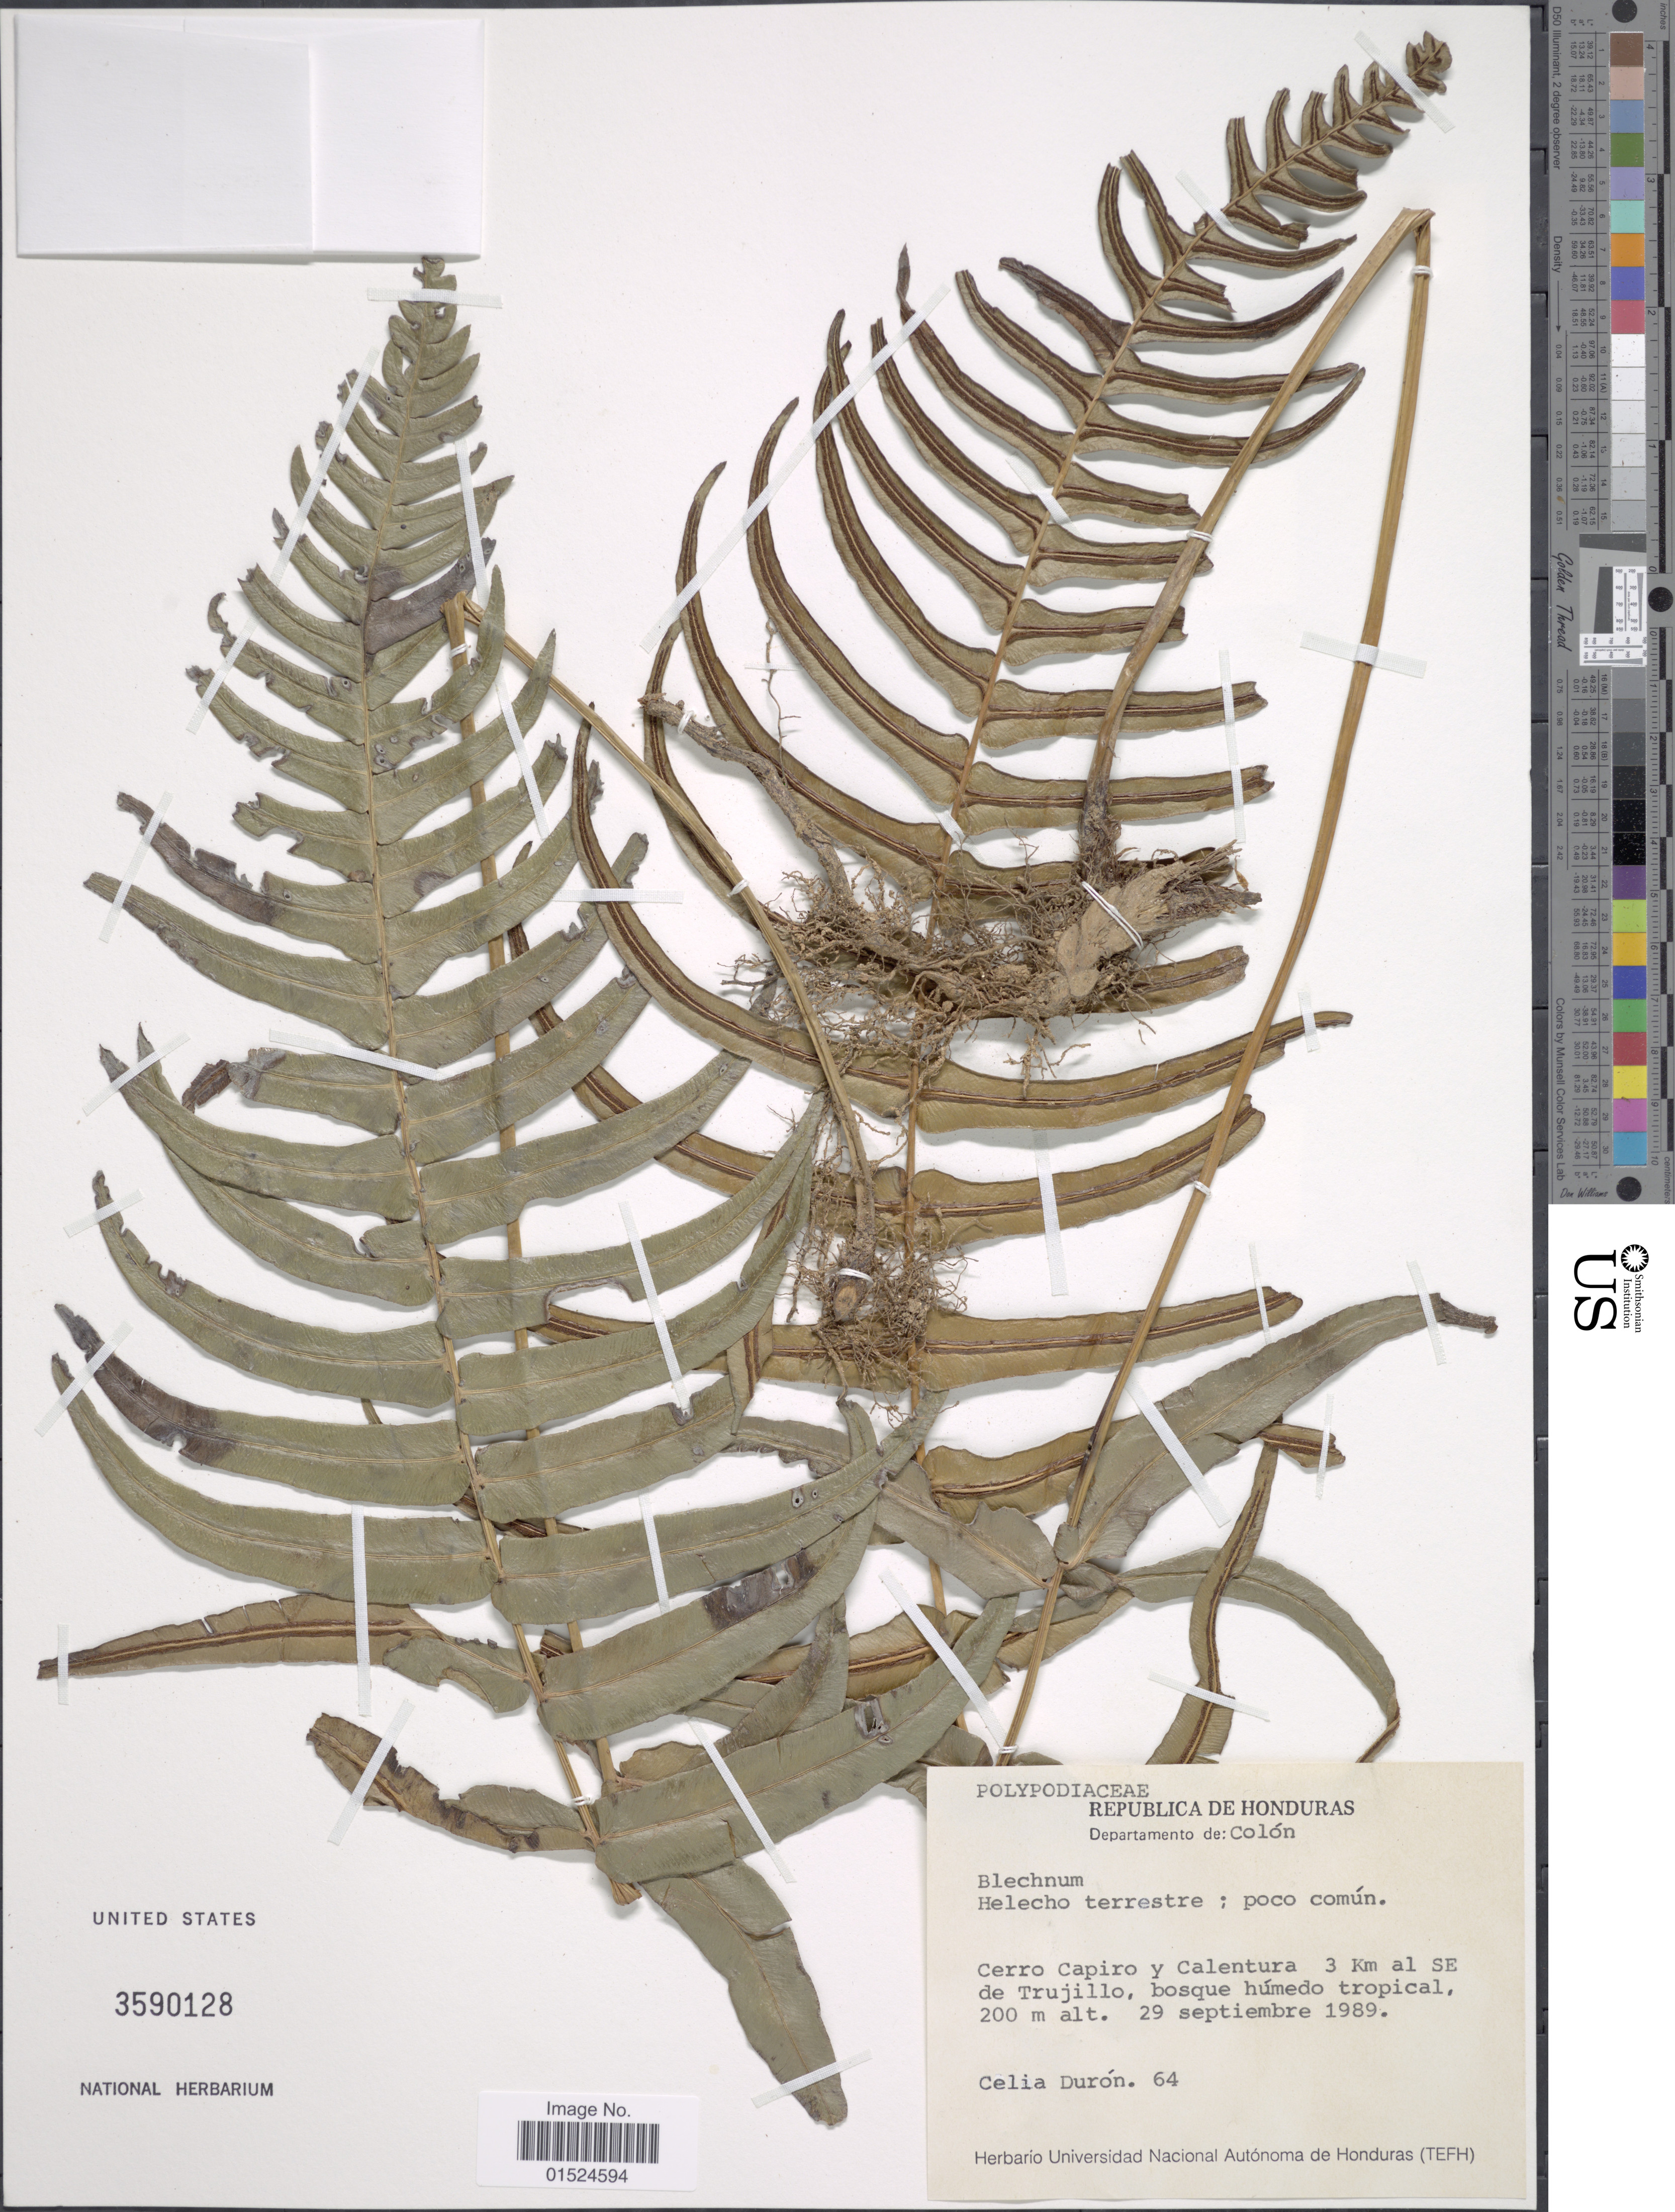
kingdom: Plantae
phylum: Tracheophyta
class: Polypodiopsida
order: Polypodiales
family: Blechnaceae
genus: Blechnum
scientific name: Blechnum terrestre comb. in ed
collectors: C. Duron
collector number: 64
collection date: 1989-09-29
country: Honduras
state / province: Colón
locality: Cerro Capiro y Calentura 3 Km al SE de Trujillo, bosque húmedo tropical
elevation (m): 200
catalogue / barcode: US 3590128